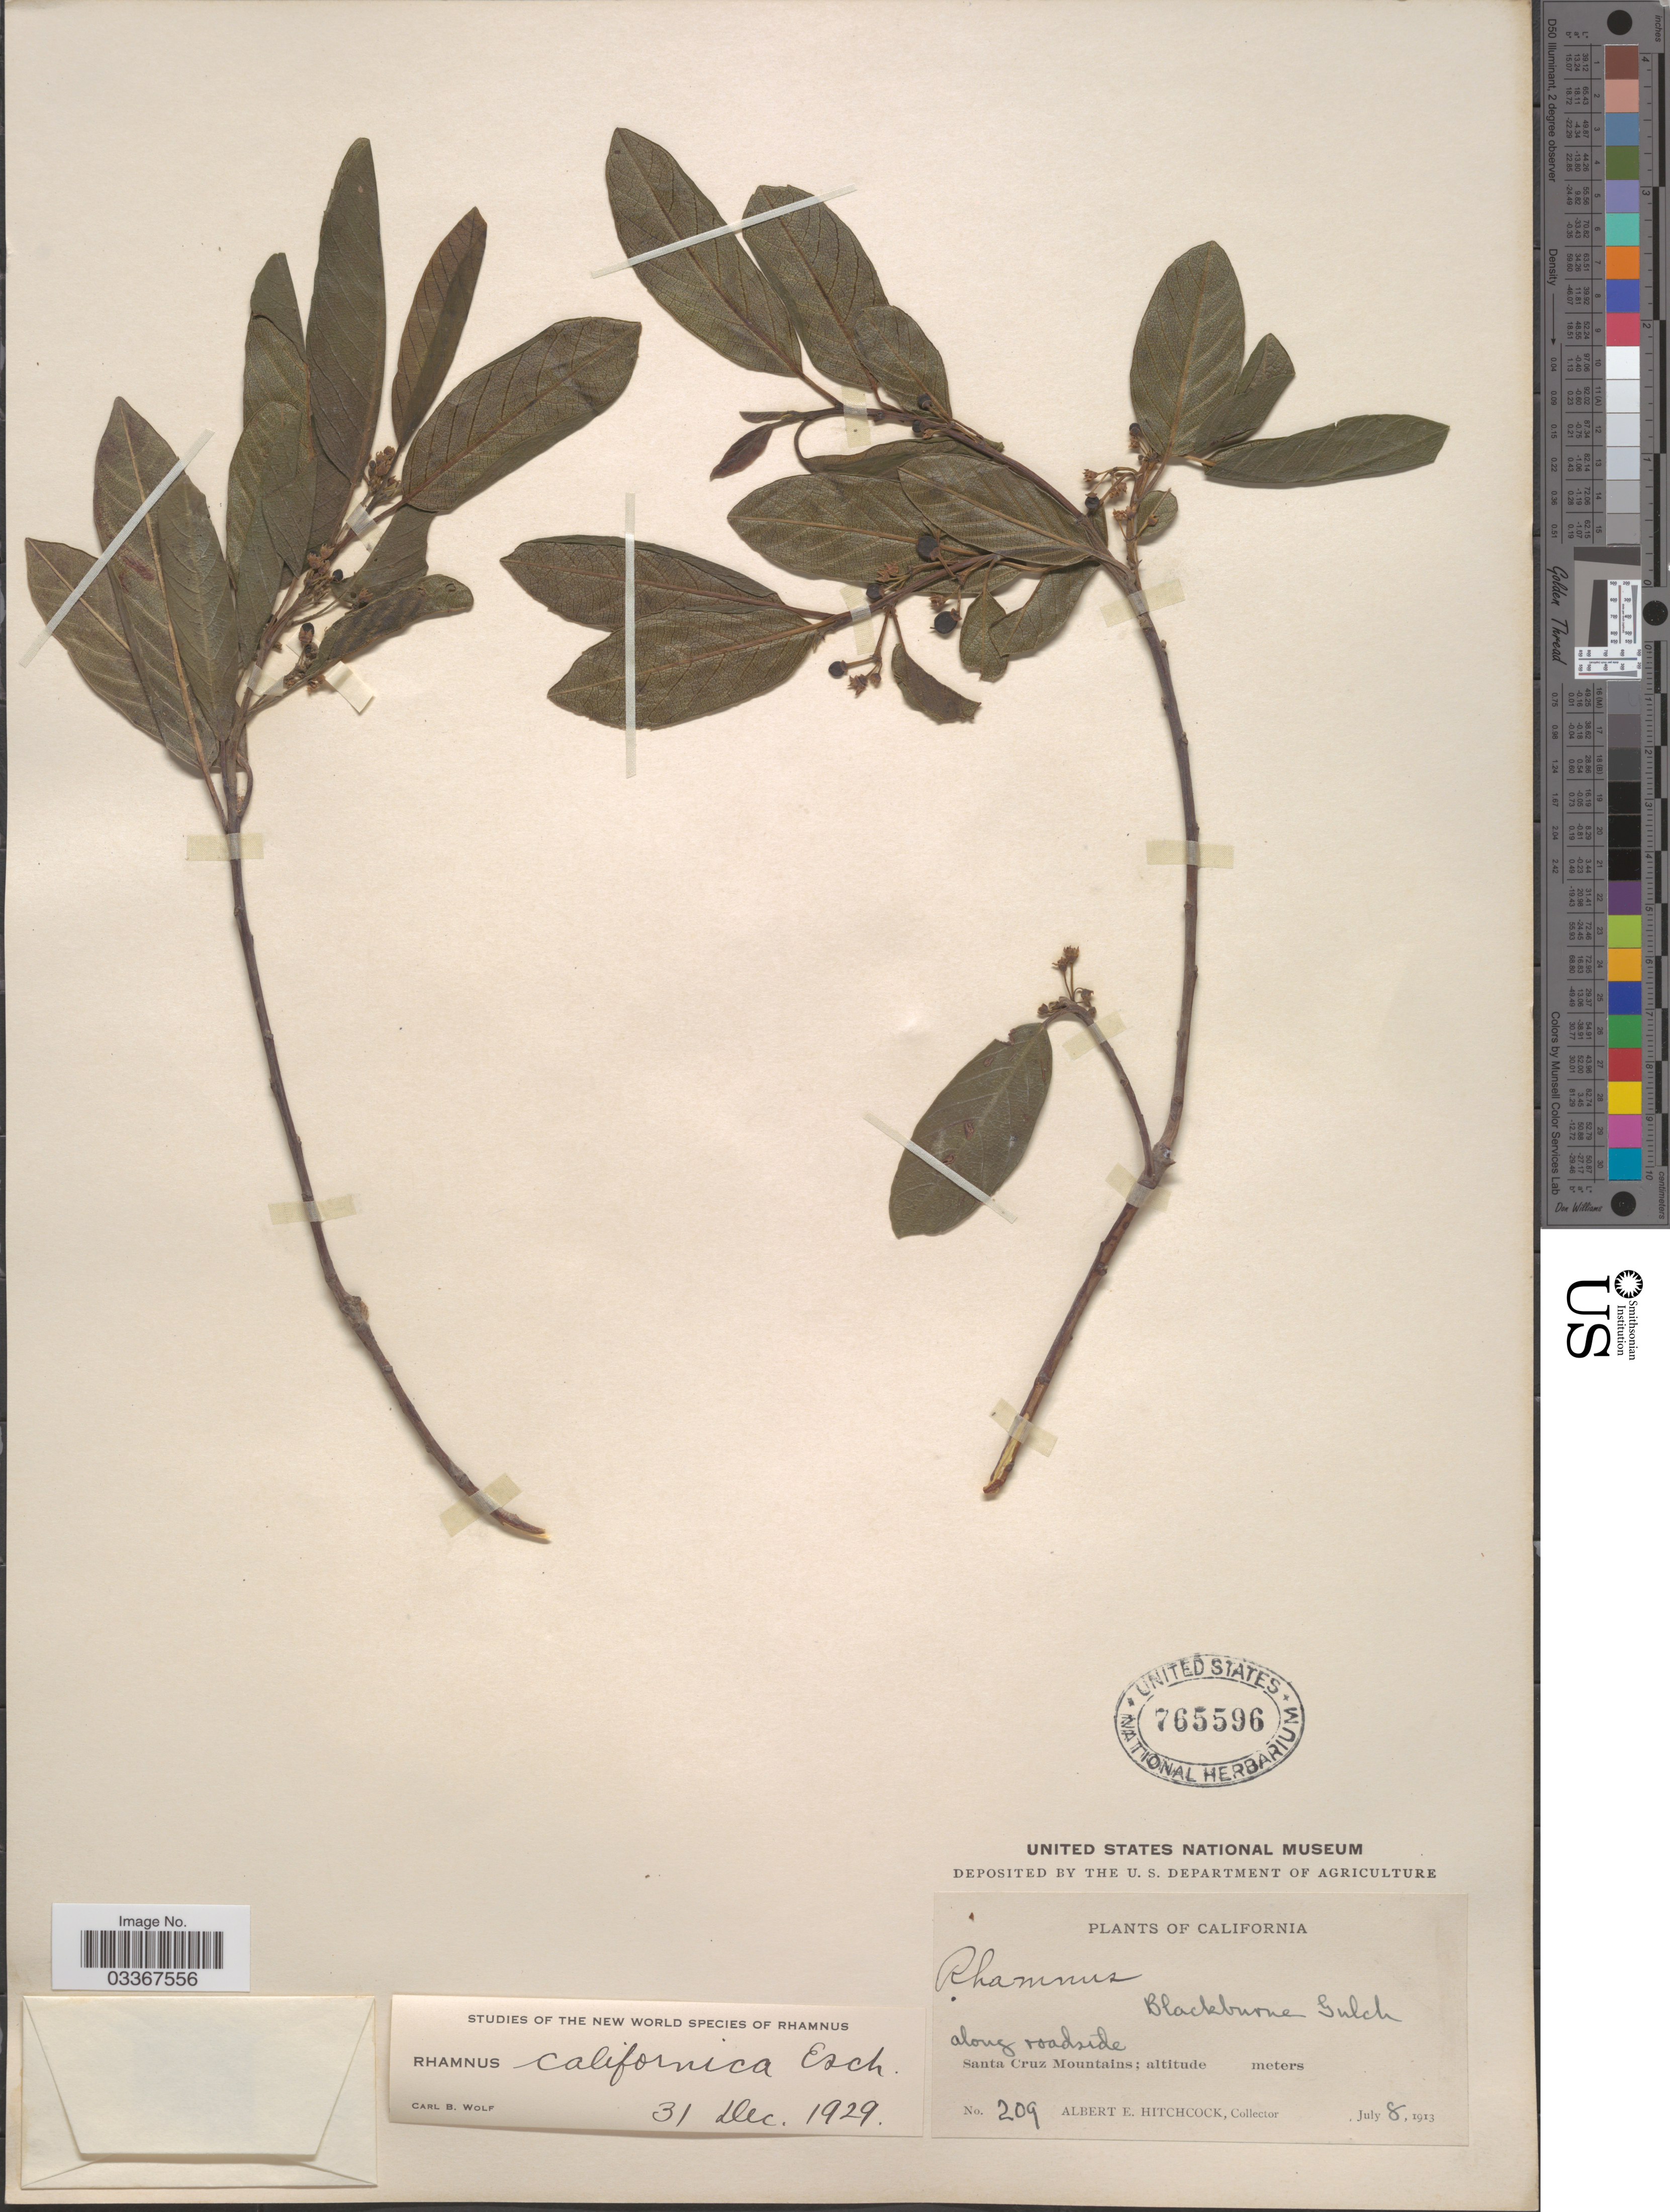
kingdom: Plantae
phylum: Tracheophyta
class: Magnoliopsida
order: Rosales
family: Rhamnaceae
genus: Frangula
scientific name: Frangula californica subsp. californica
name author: (Eschsch.) A. Gray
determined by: Strong, Mark T., (BOT), Smithsonian Institution - National Museum of Natural History (UNITED STATES)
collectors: A. Hitchcock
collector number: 209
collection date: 1913-07-08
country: United States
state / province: California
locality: Santa Cruz Mountains.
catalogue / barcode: US 765596